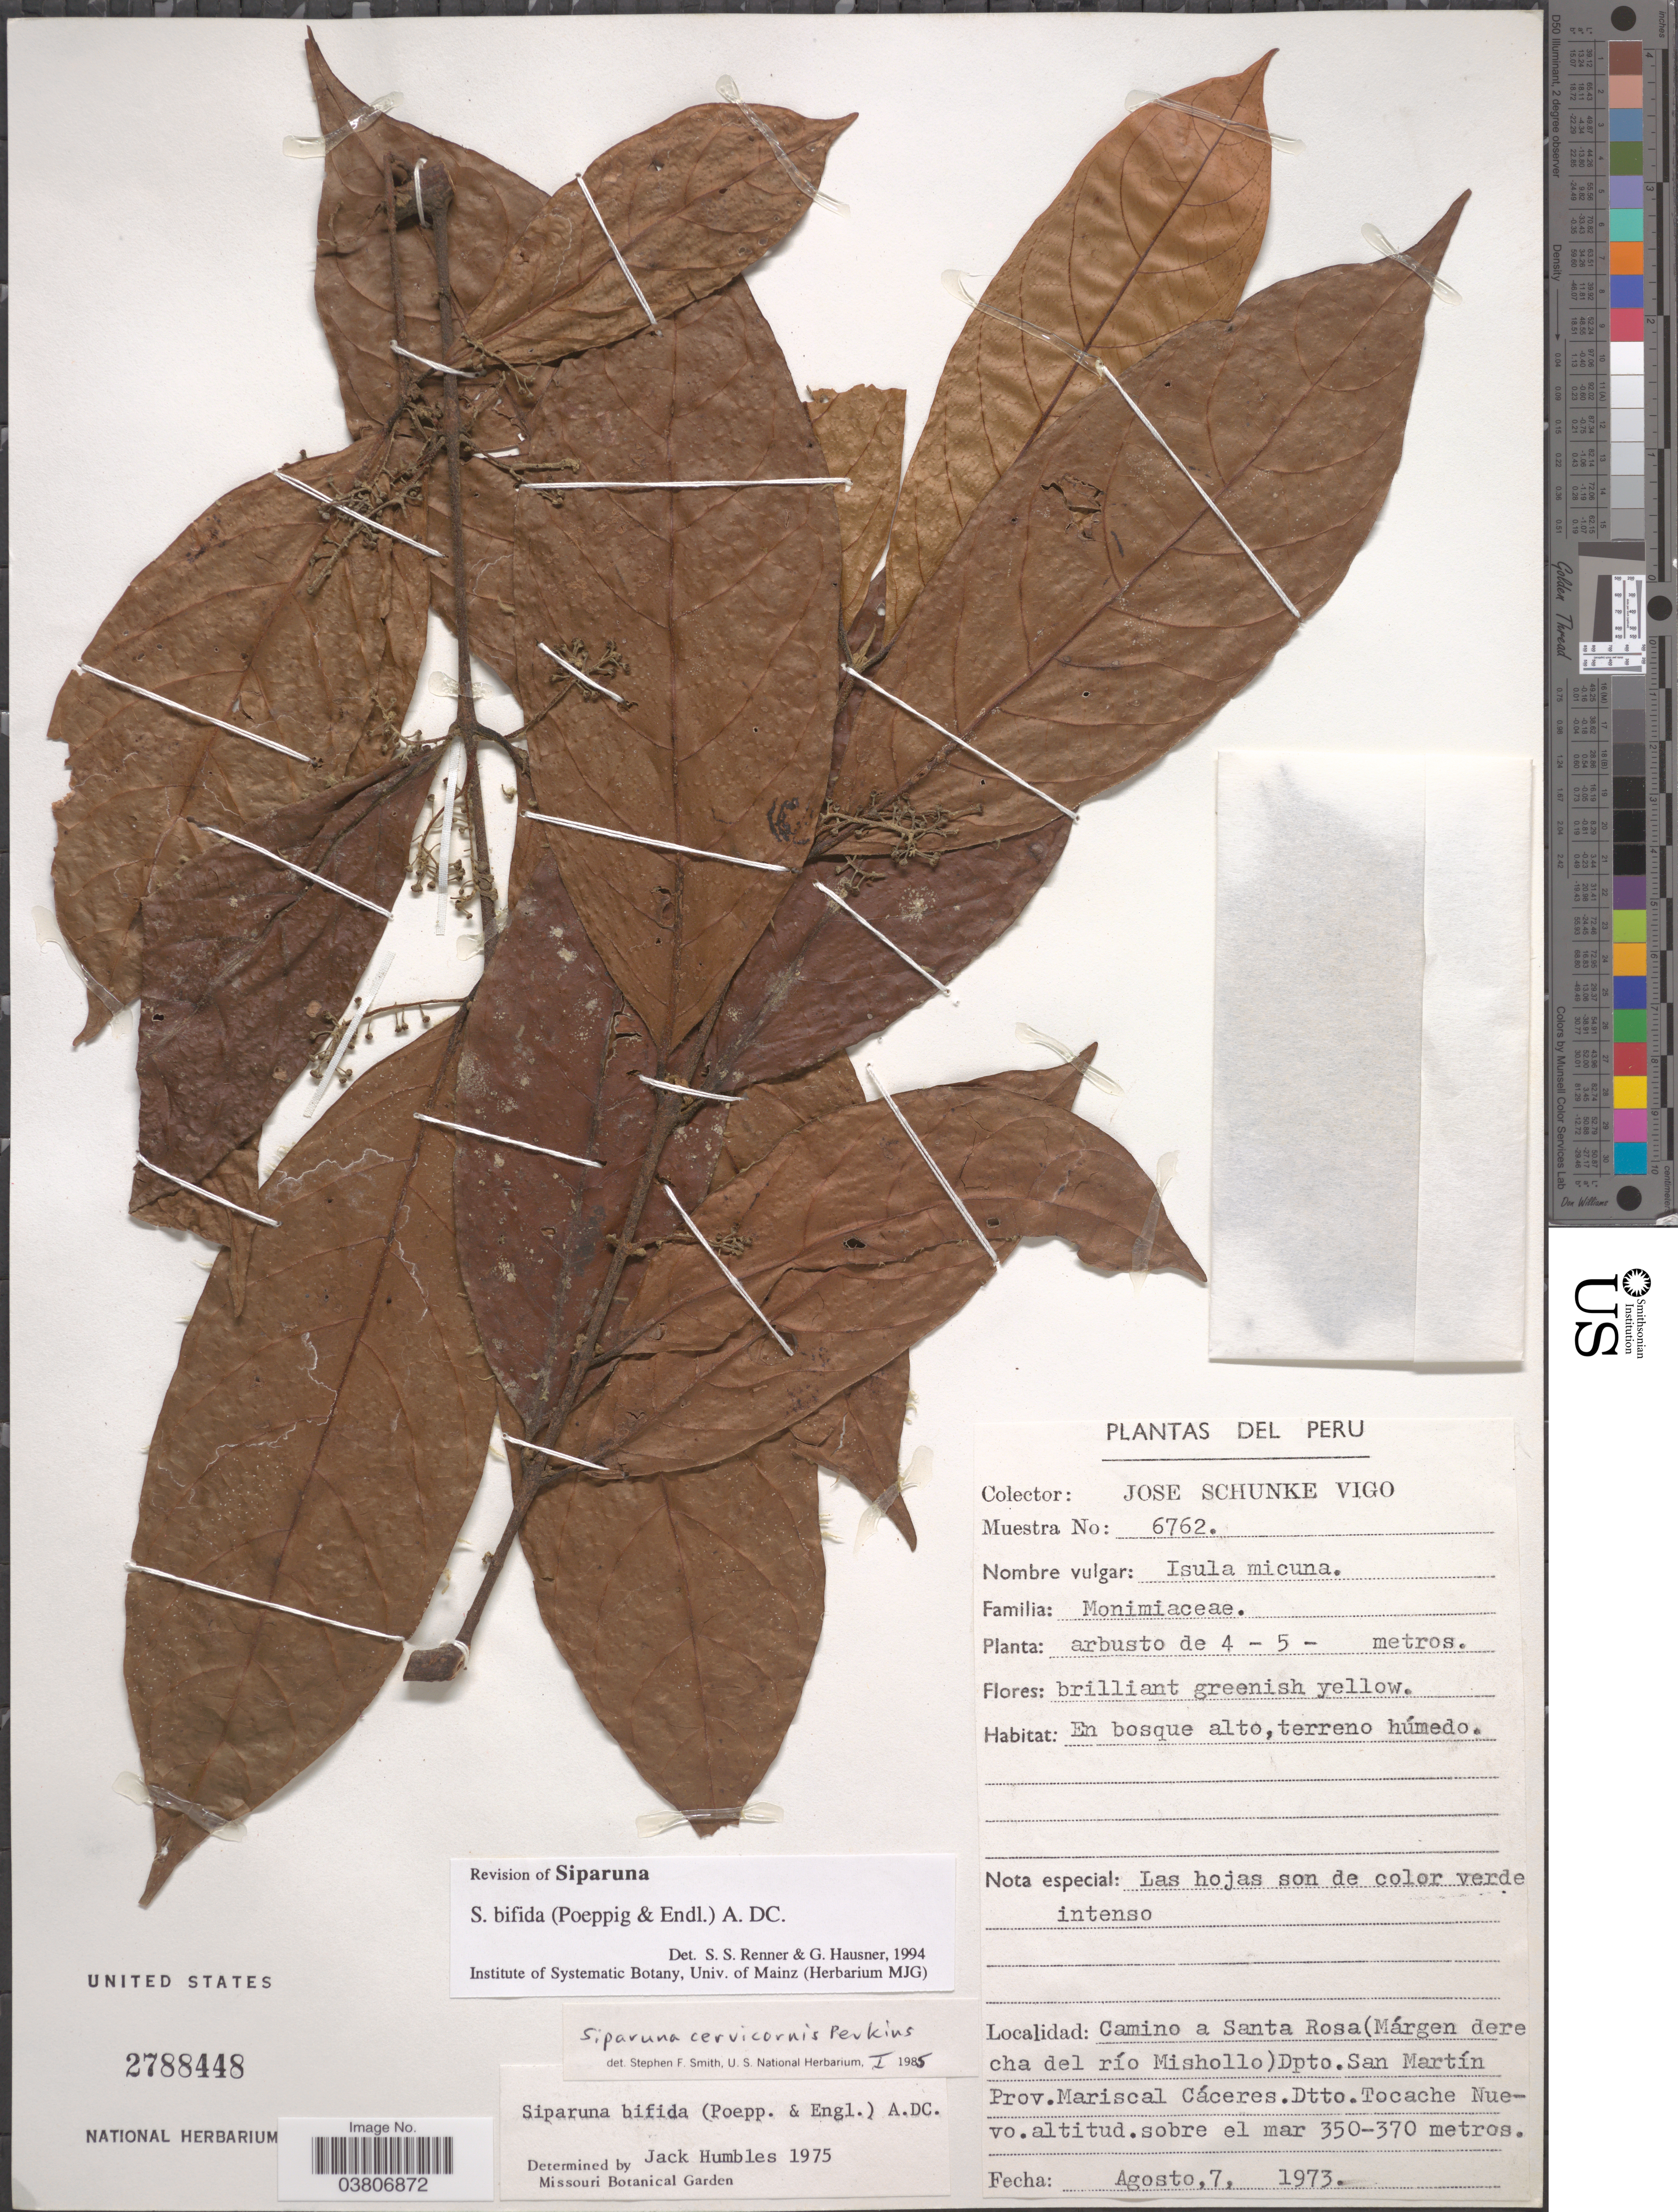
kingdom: Plantae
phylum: Tracheophyta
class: Magnoliopsida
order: Laurales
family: Siparunaceae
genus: Siparuna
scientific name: Siparuna bifida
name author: (Poepp. & Endl.) A. DC.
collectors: J. Schunke Vigo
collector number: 6762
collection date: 1973-08-07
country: Peru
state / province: San Martín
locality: Camino a Santa Rosa (Márgen derecha del río Mishollo) Dpto. San Martín. Prov. Mariscal Cáceres. Dtto. Tocache Nuevo.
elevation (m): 350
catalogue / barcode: US 2788448